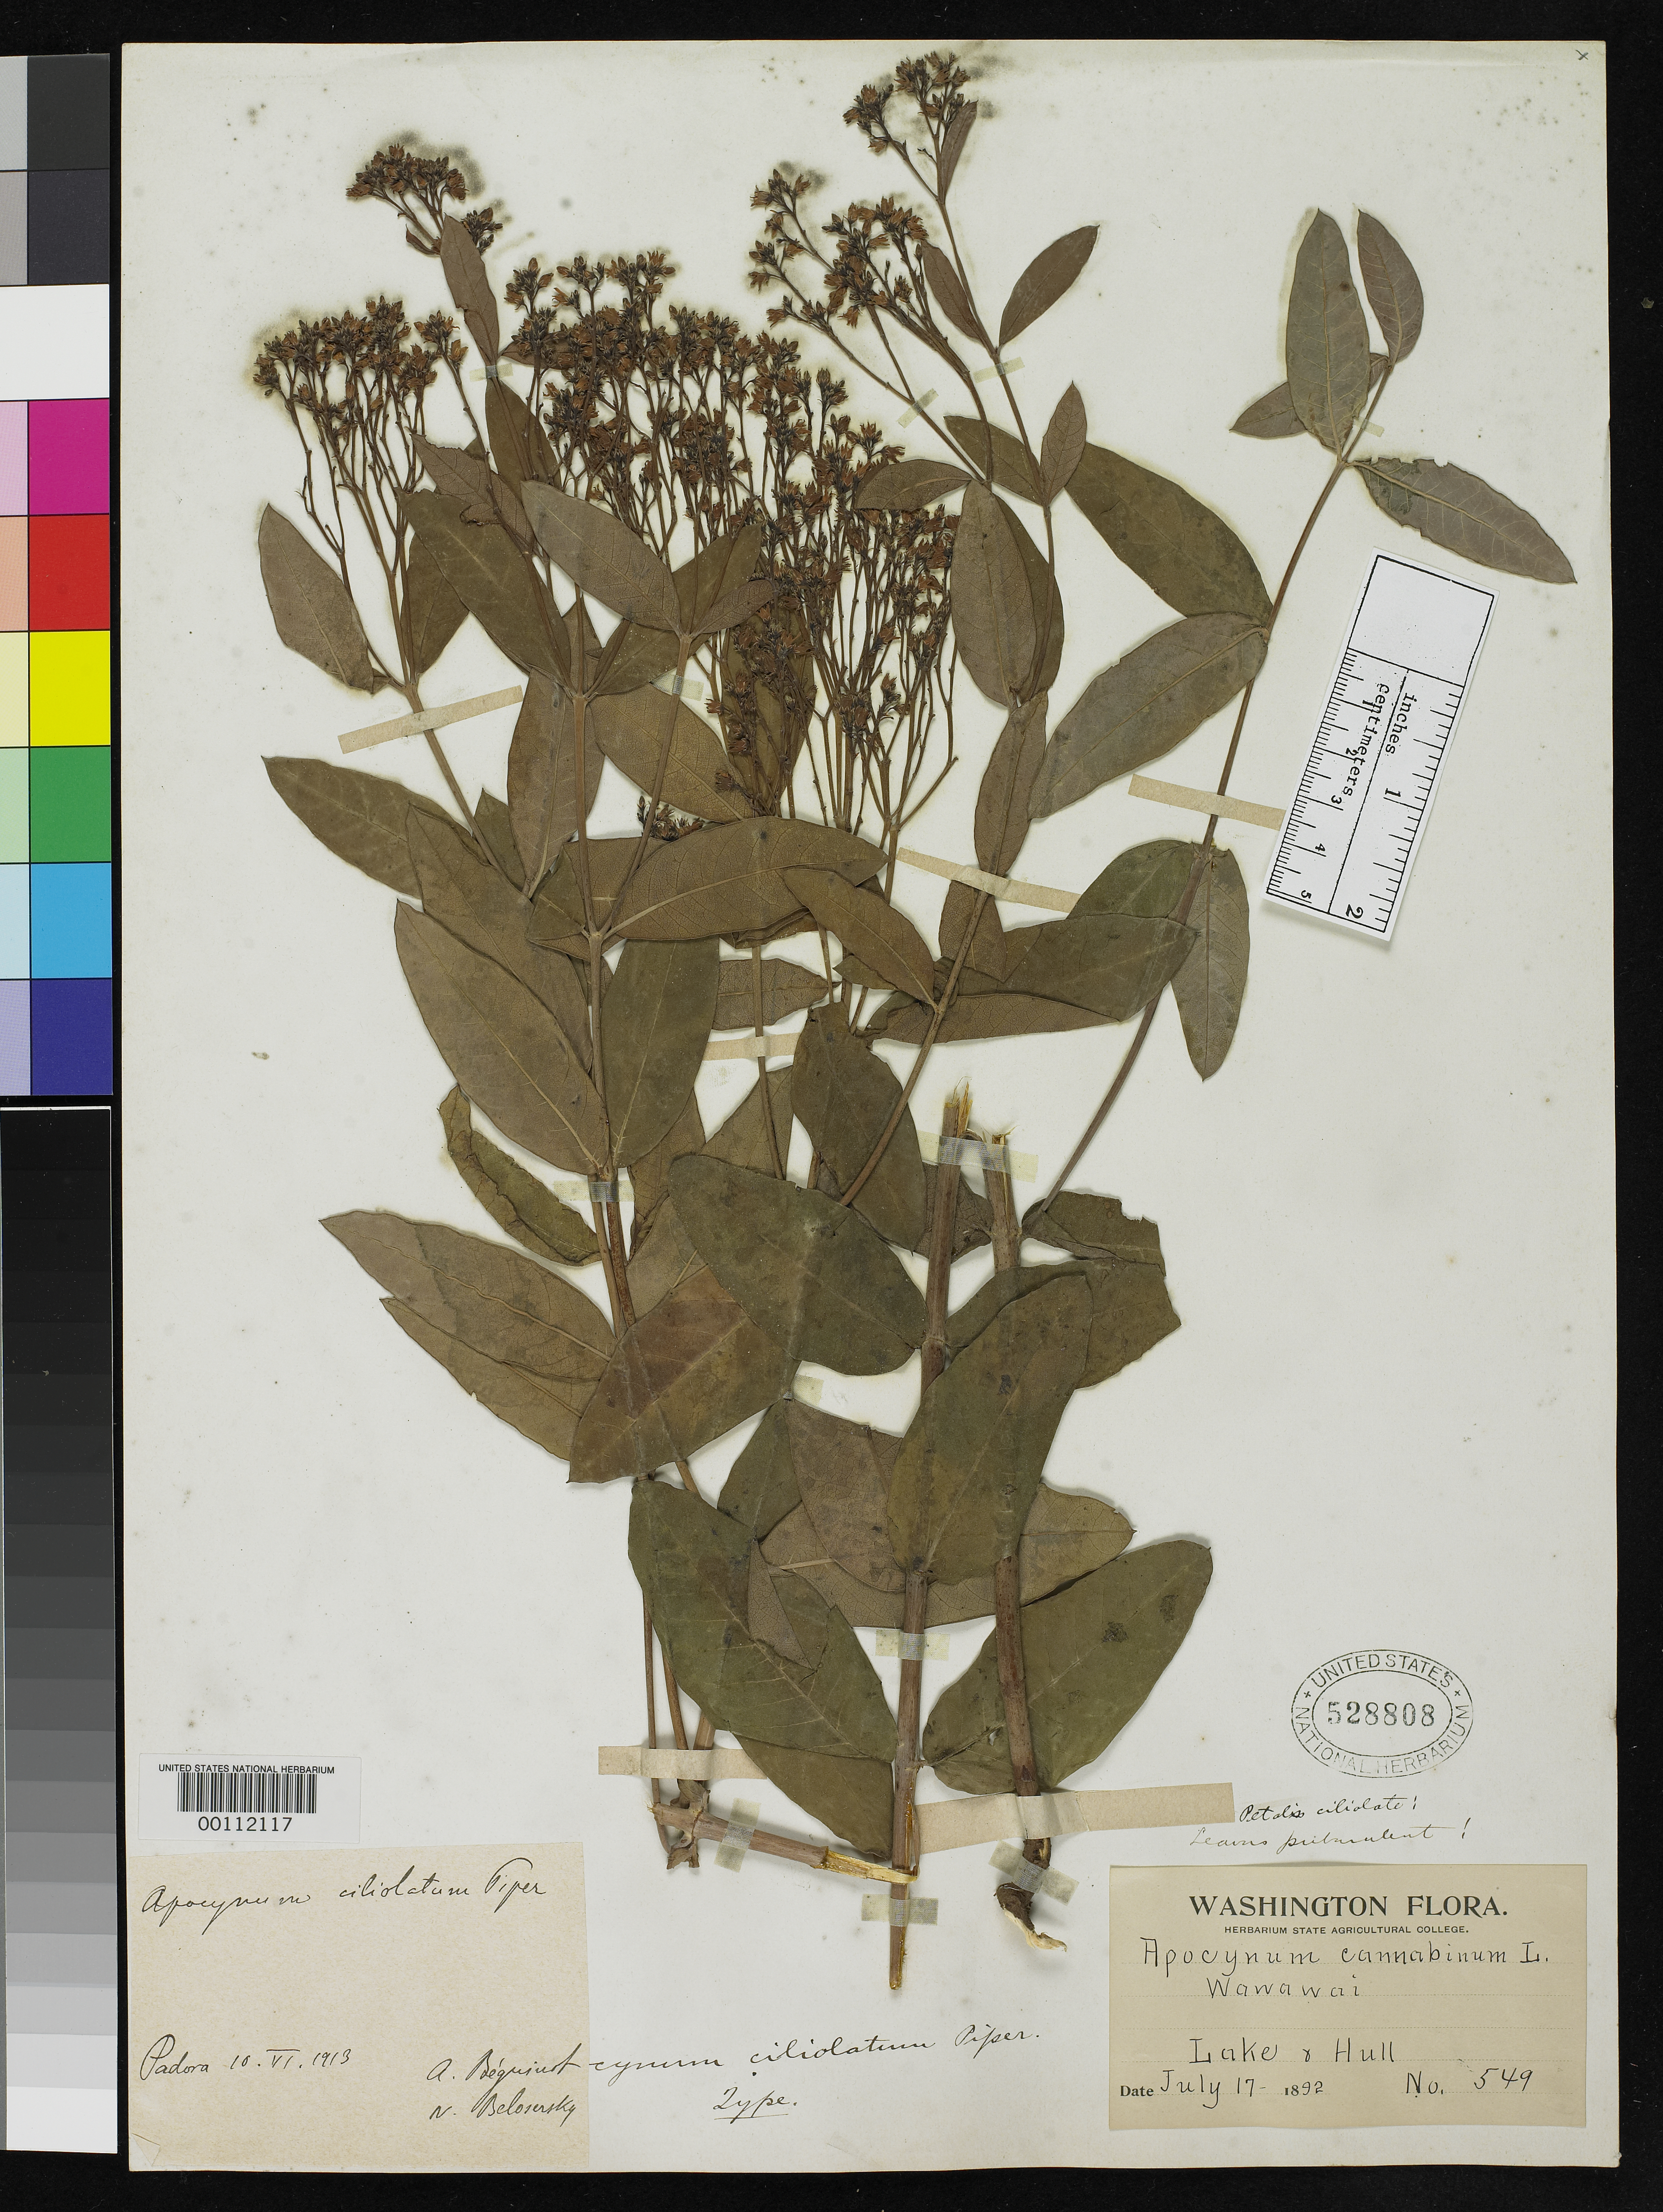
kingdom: Plantae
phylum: Tracheophyta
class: Magnoliopsida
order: Gentianales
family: Apocynaceae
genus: Apocynum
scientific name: Apocynum ciliolatum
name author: Piper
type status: Holotype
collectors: E. Lake & W. Hull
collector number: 549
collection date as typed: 17 Jul 1892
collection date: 1892-07-17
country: United States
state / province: Washington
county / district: Whitman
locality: Wawawai.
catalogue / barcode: US 528808